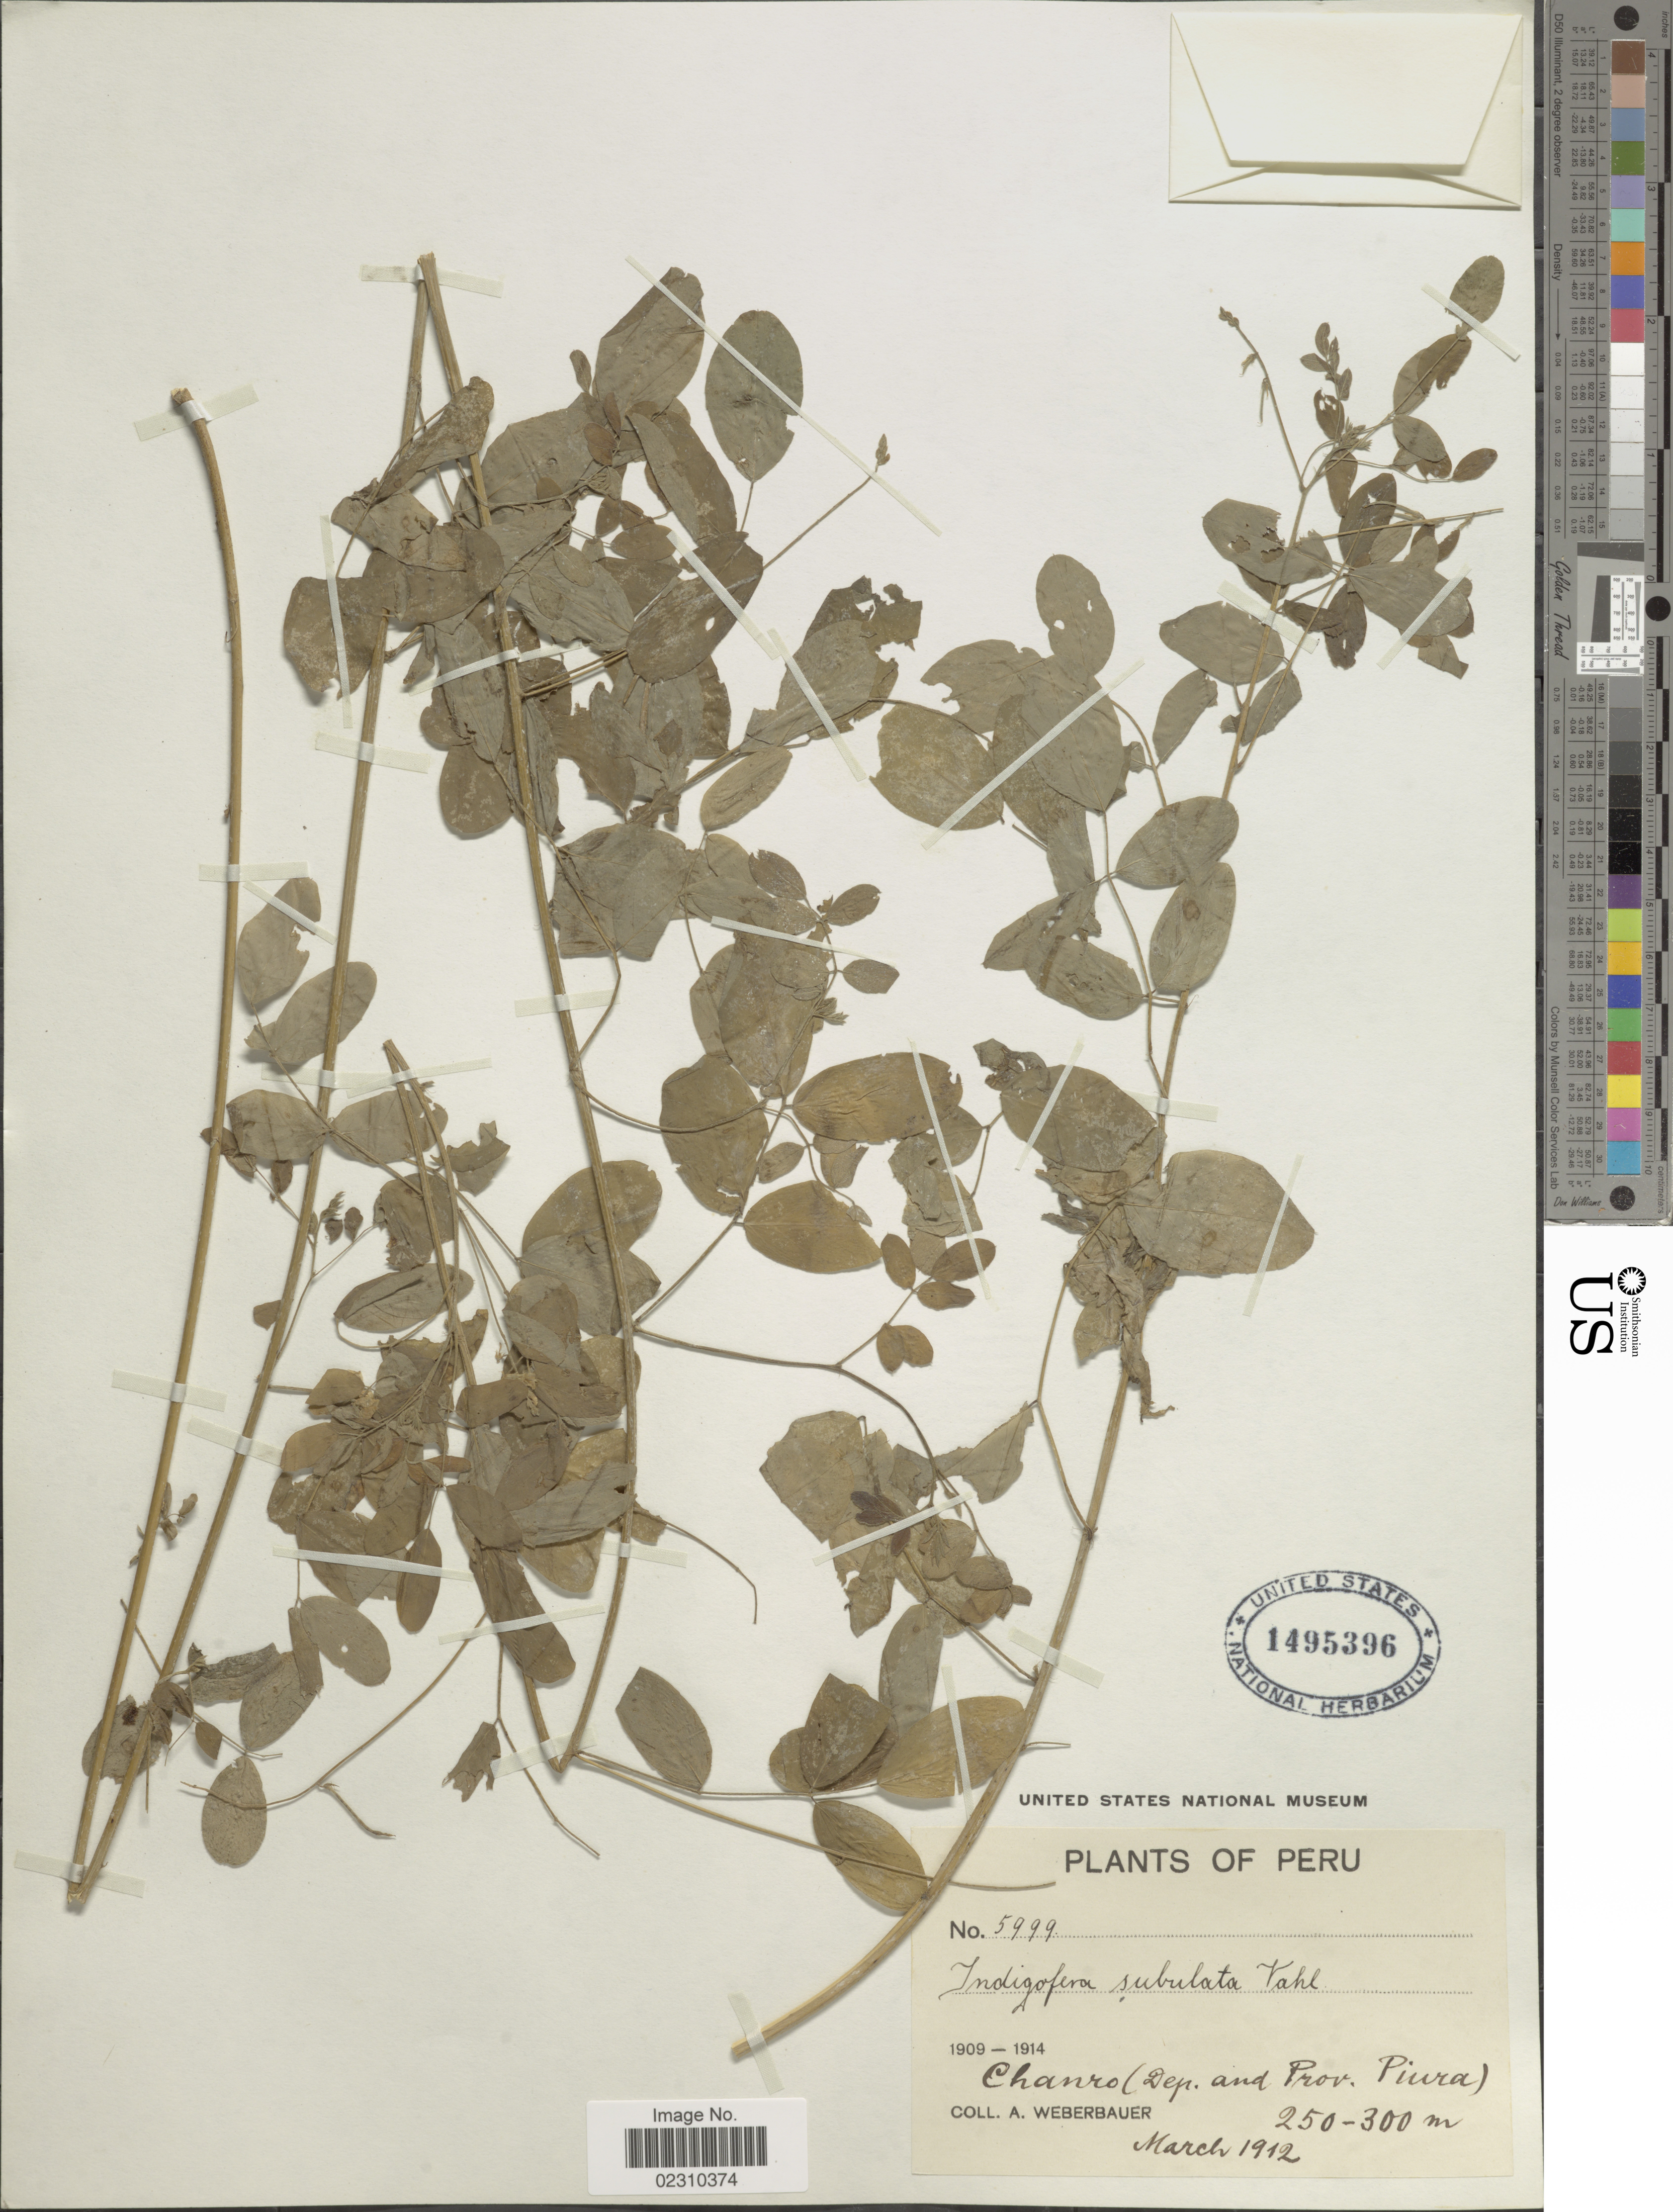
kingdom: Plantae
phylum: Tracheophyta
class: Magnoliopsida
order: Fabales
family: Fabaceae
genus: Indigofera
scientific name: Indigofera mucronata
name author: Lam.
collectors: A. Weberbauer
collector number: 5999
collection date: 1912-03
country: Peru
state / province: Piura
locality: Chanro (Dep. and Prov. Piura).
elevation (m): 250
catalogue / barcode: US 1495396